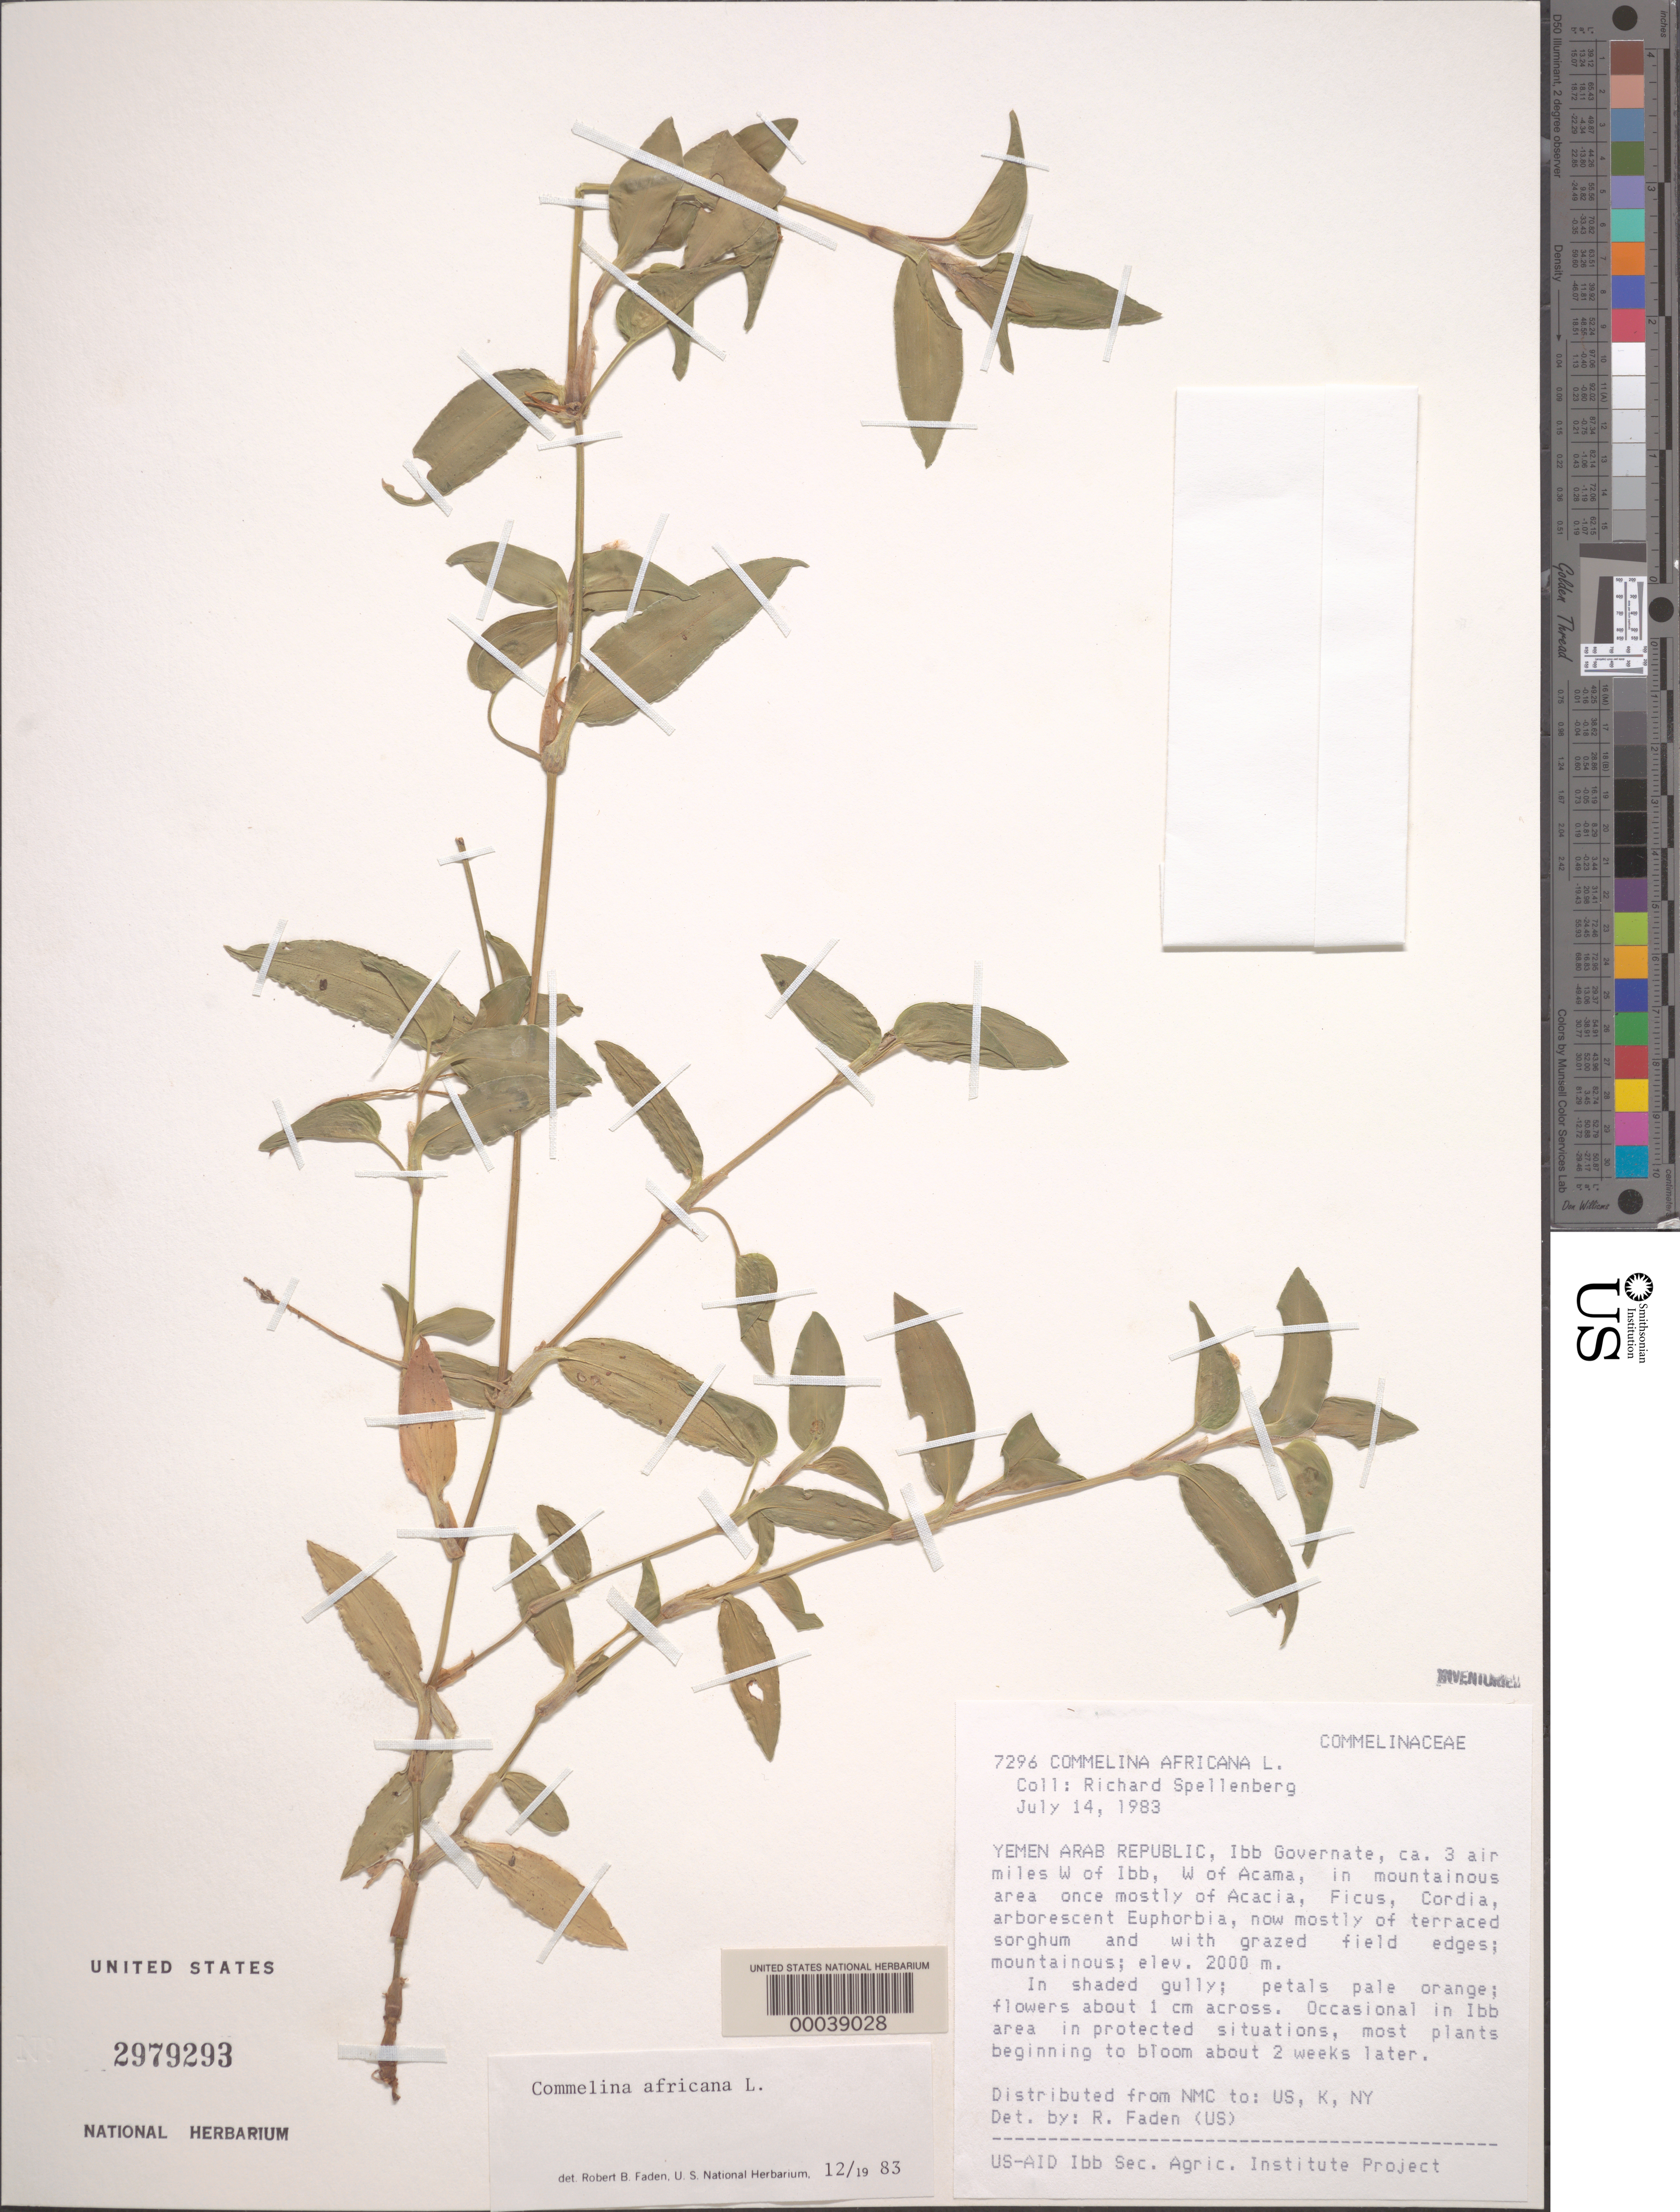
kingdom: Plantae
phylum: Tracheophyta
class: Liliopsida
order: Commelinales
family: Commelinaceae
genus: Commelina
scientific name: Commelina africana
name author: L.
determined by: Faden, Robert B., (US), Smithsonian Institution - National Museum of Natural History (UNITED STATES)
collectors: R. W. Spellenberg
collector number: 7296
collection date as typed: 14 Jul 1983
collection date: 1983-07-14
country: Yemen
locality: W of Ibb, W of Acama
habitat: Shaded gully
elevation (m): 2000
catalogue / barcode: US 2979293